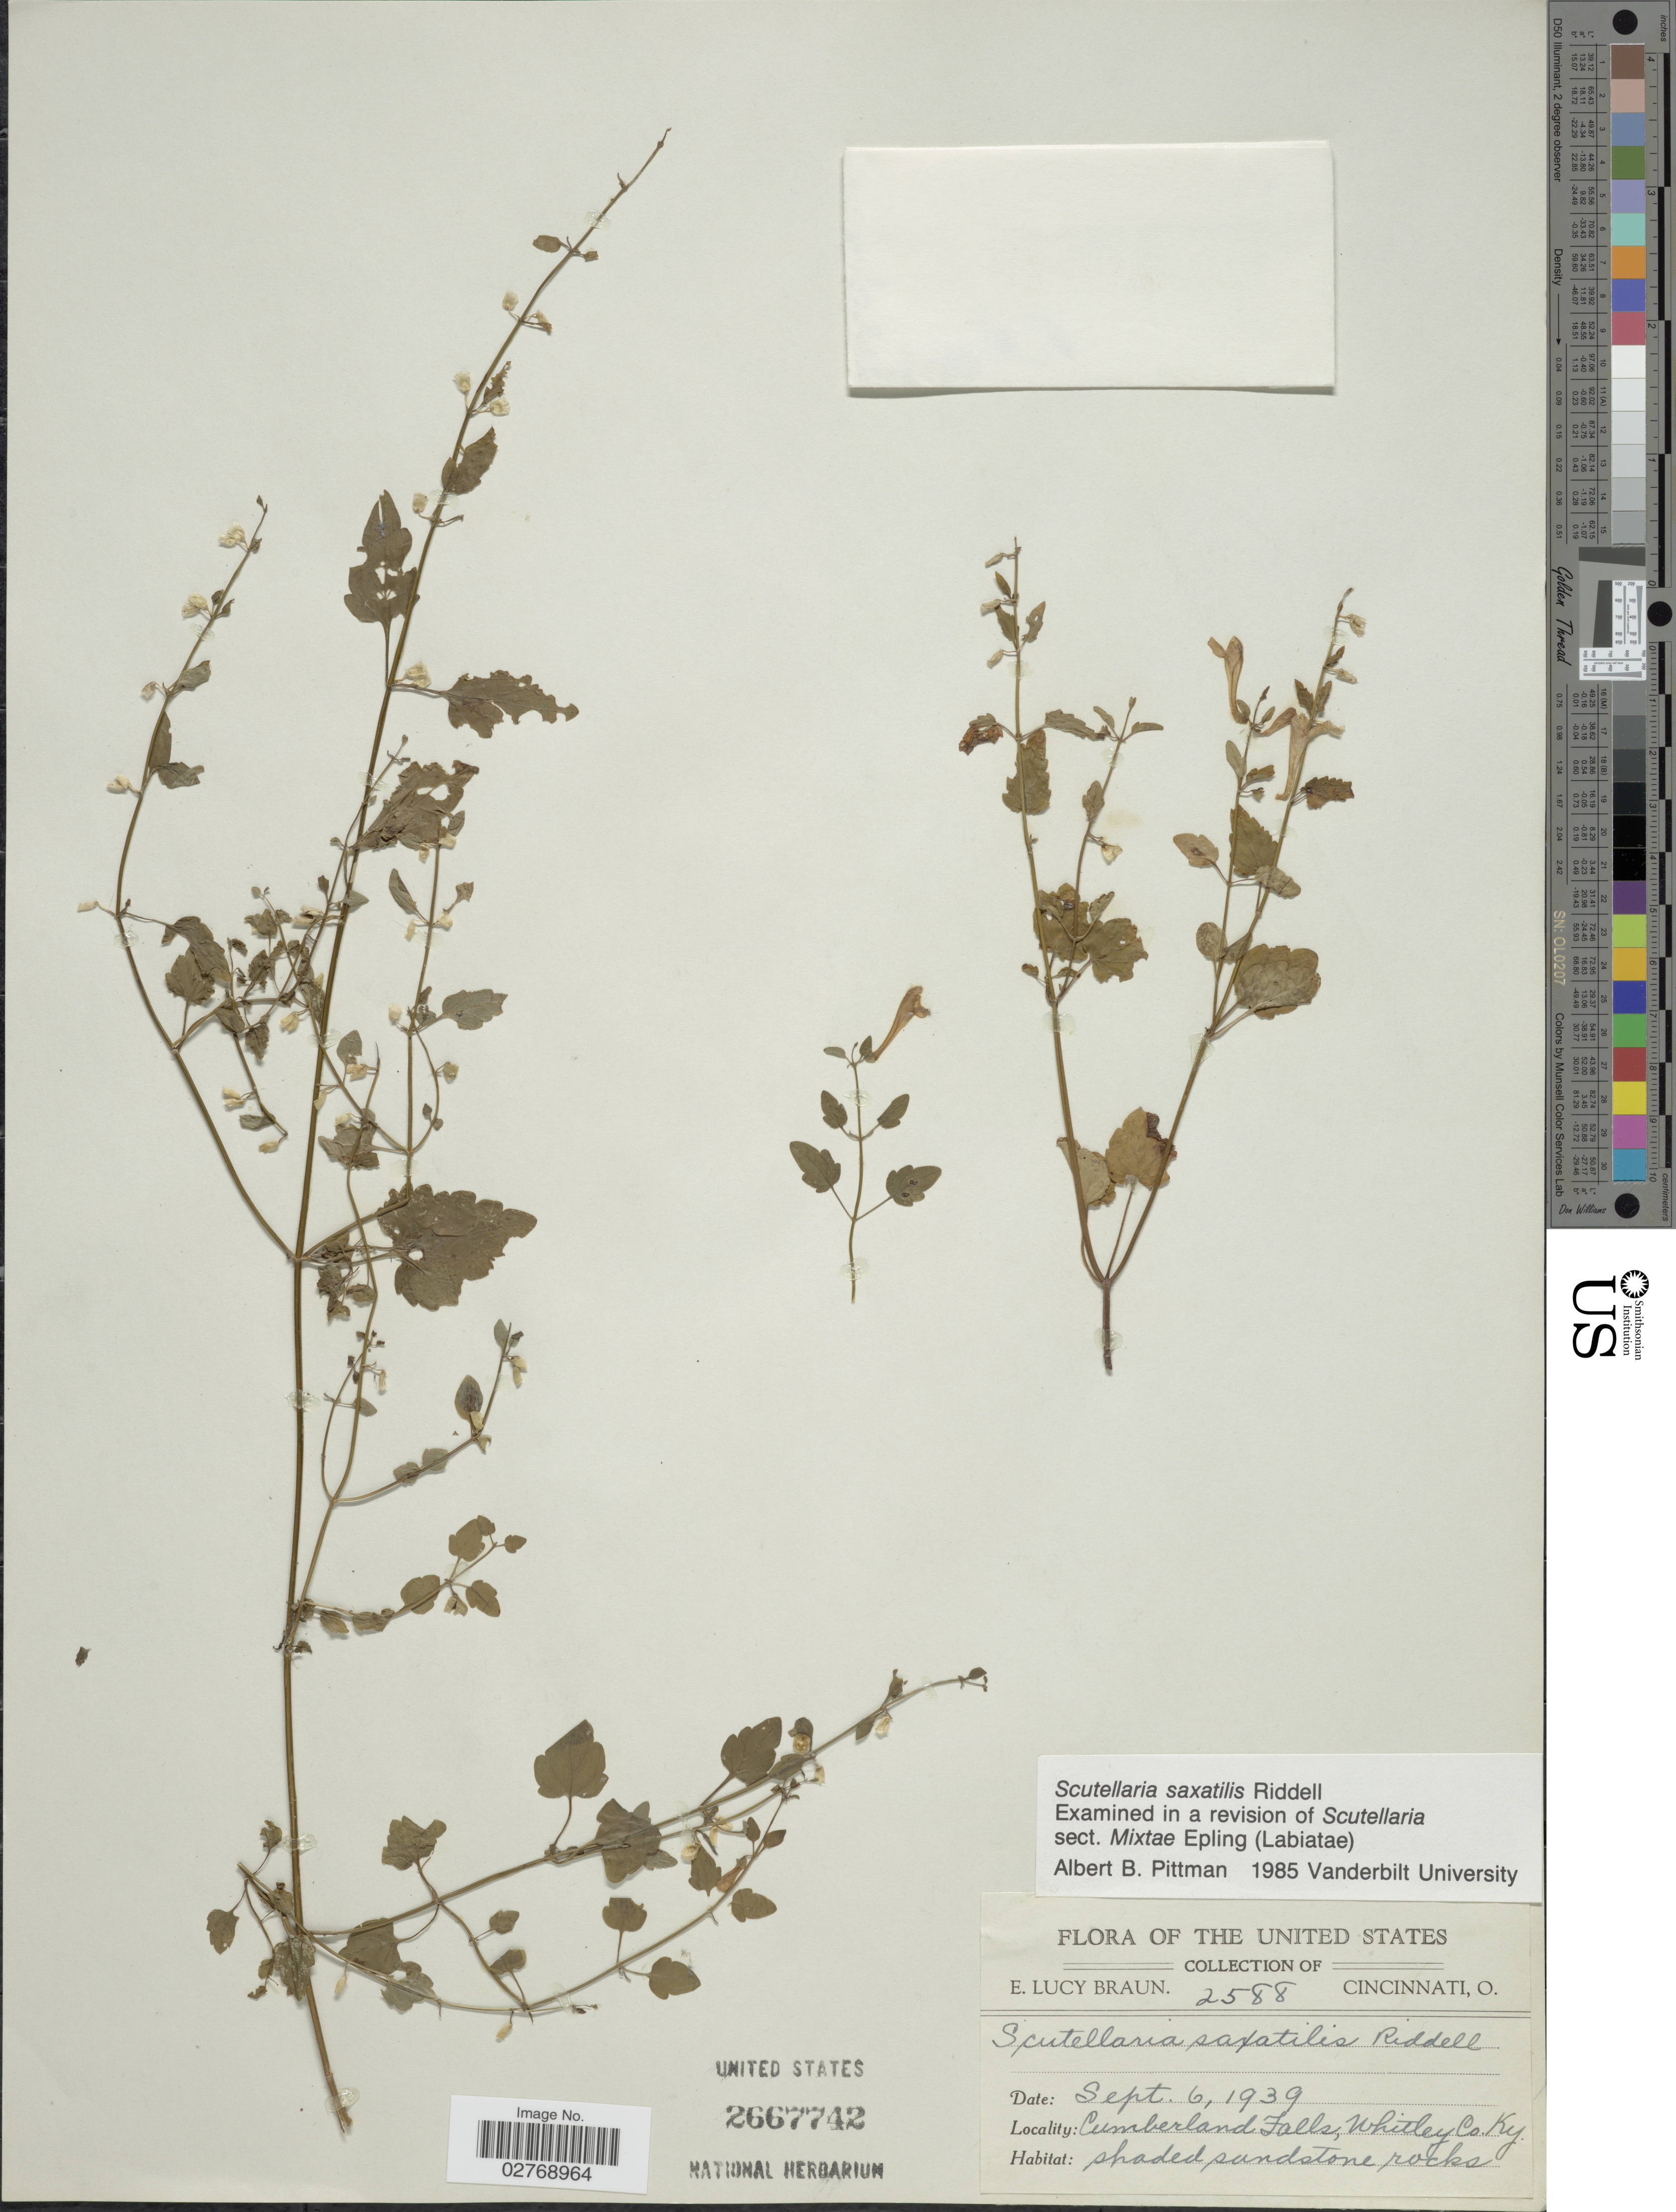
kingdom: Plantae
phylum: Tracheophyta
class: Magnoliopsida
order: Lamiales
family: Lamiaceae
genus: Scutellaria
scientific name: Scutellaria saxatilis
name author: Riddell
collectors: E. L. Braun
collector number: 2588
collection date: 1939-09-06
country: United States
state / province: Kentucky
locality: Cumberland Falls, Whitley Co.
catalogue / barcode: US 2667742